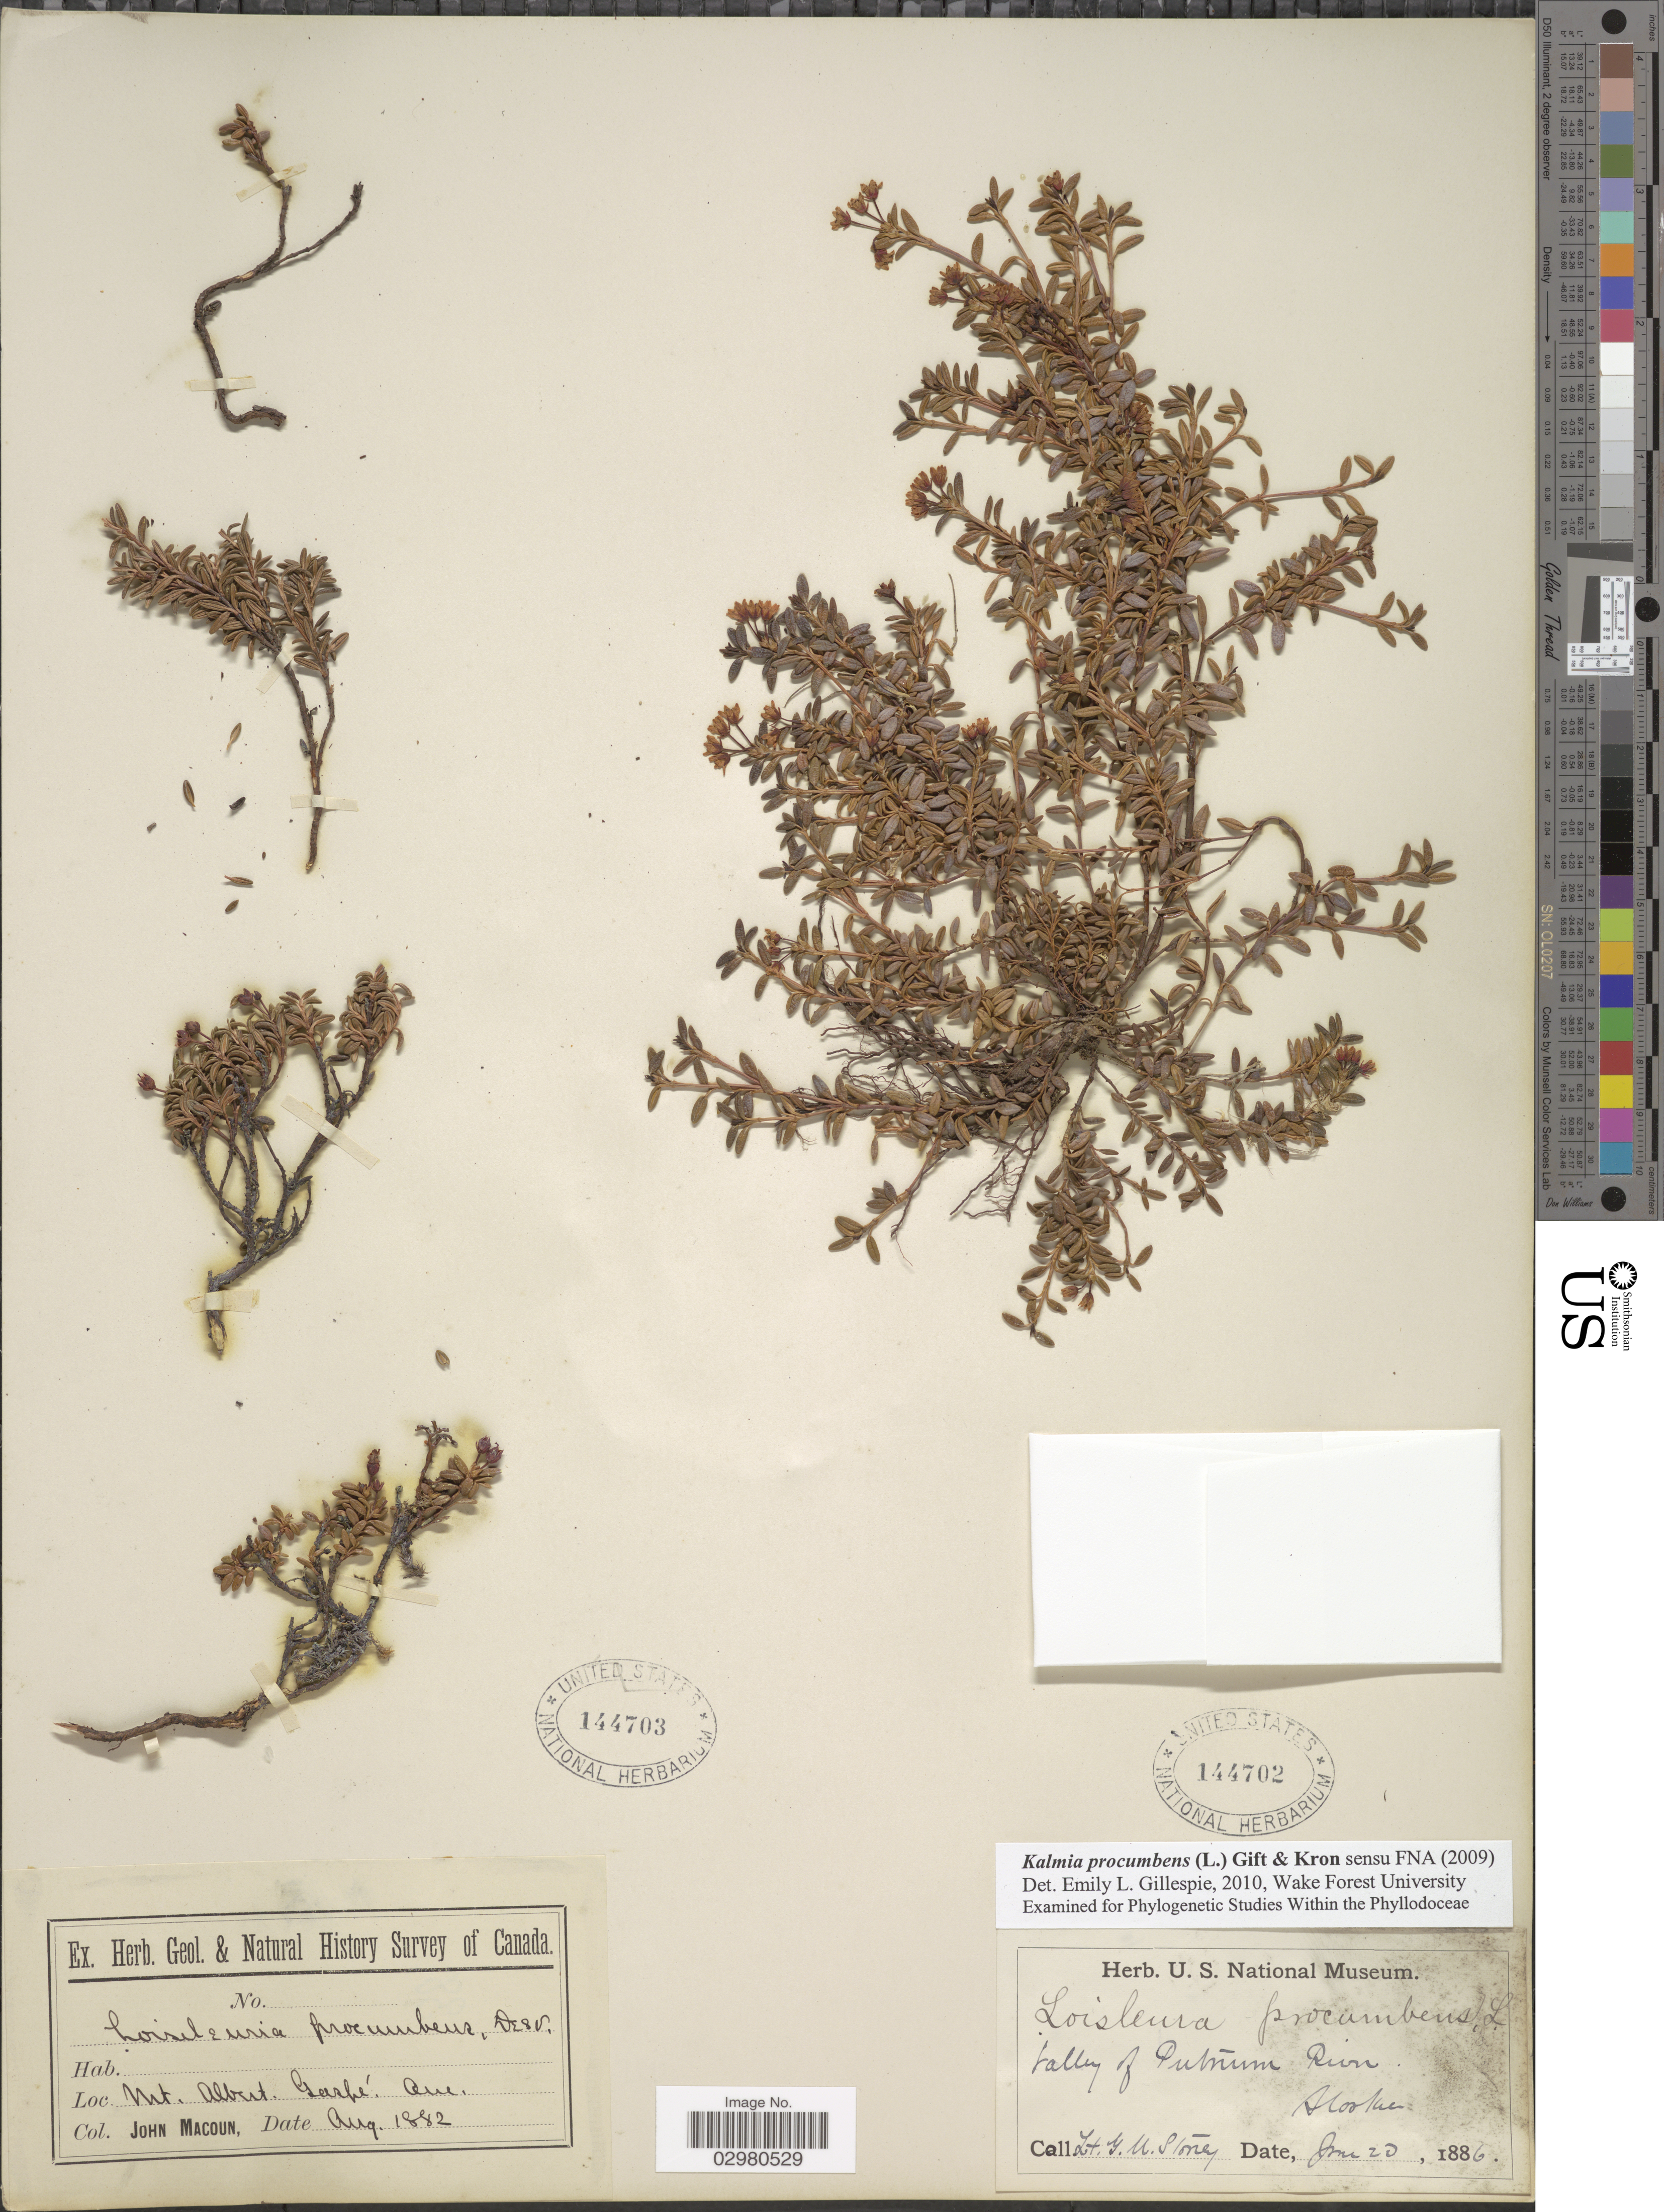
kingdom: Plantae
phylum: Tracheophyta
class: Magnoliopsida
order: Ericales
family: Ericaceae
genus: Loiseleuria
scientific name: Loiseleuria procumbens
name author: (L.) Desv.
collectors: G. Stoney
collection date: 1886-06-20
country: United States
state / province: Alaska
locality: Valley of Putnum River.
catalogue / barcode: US 144702